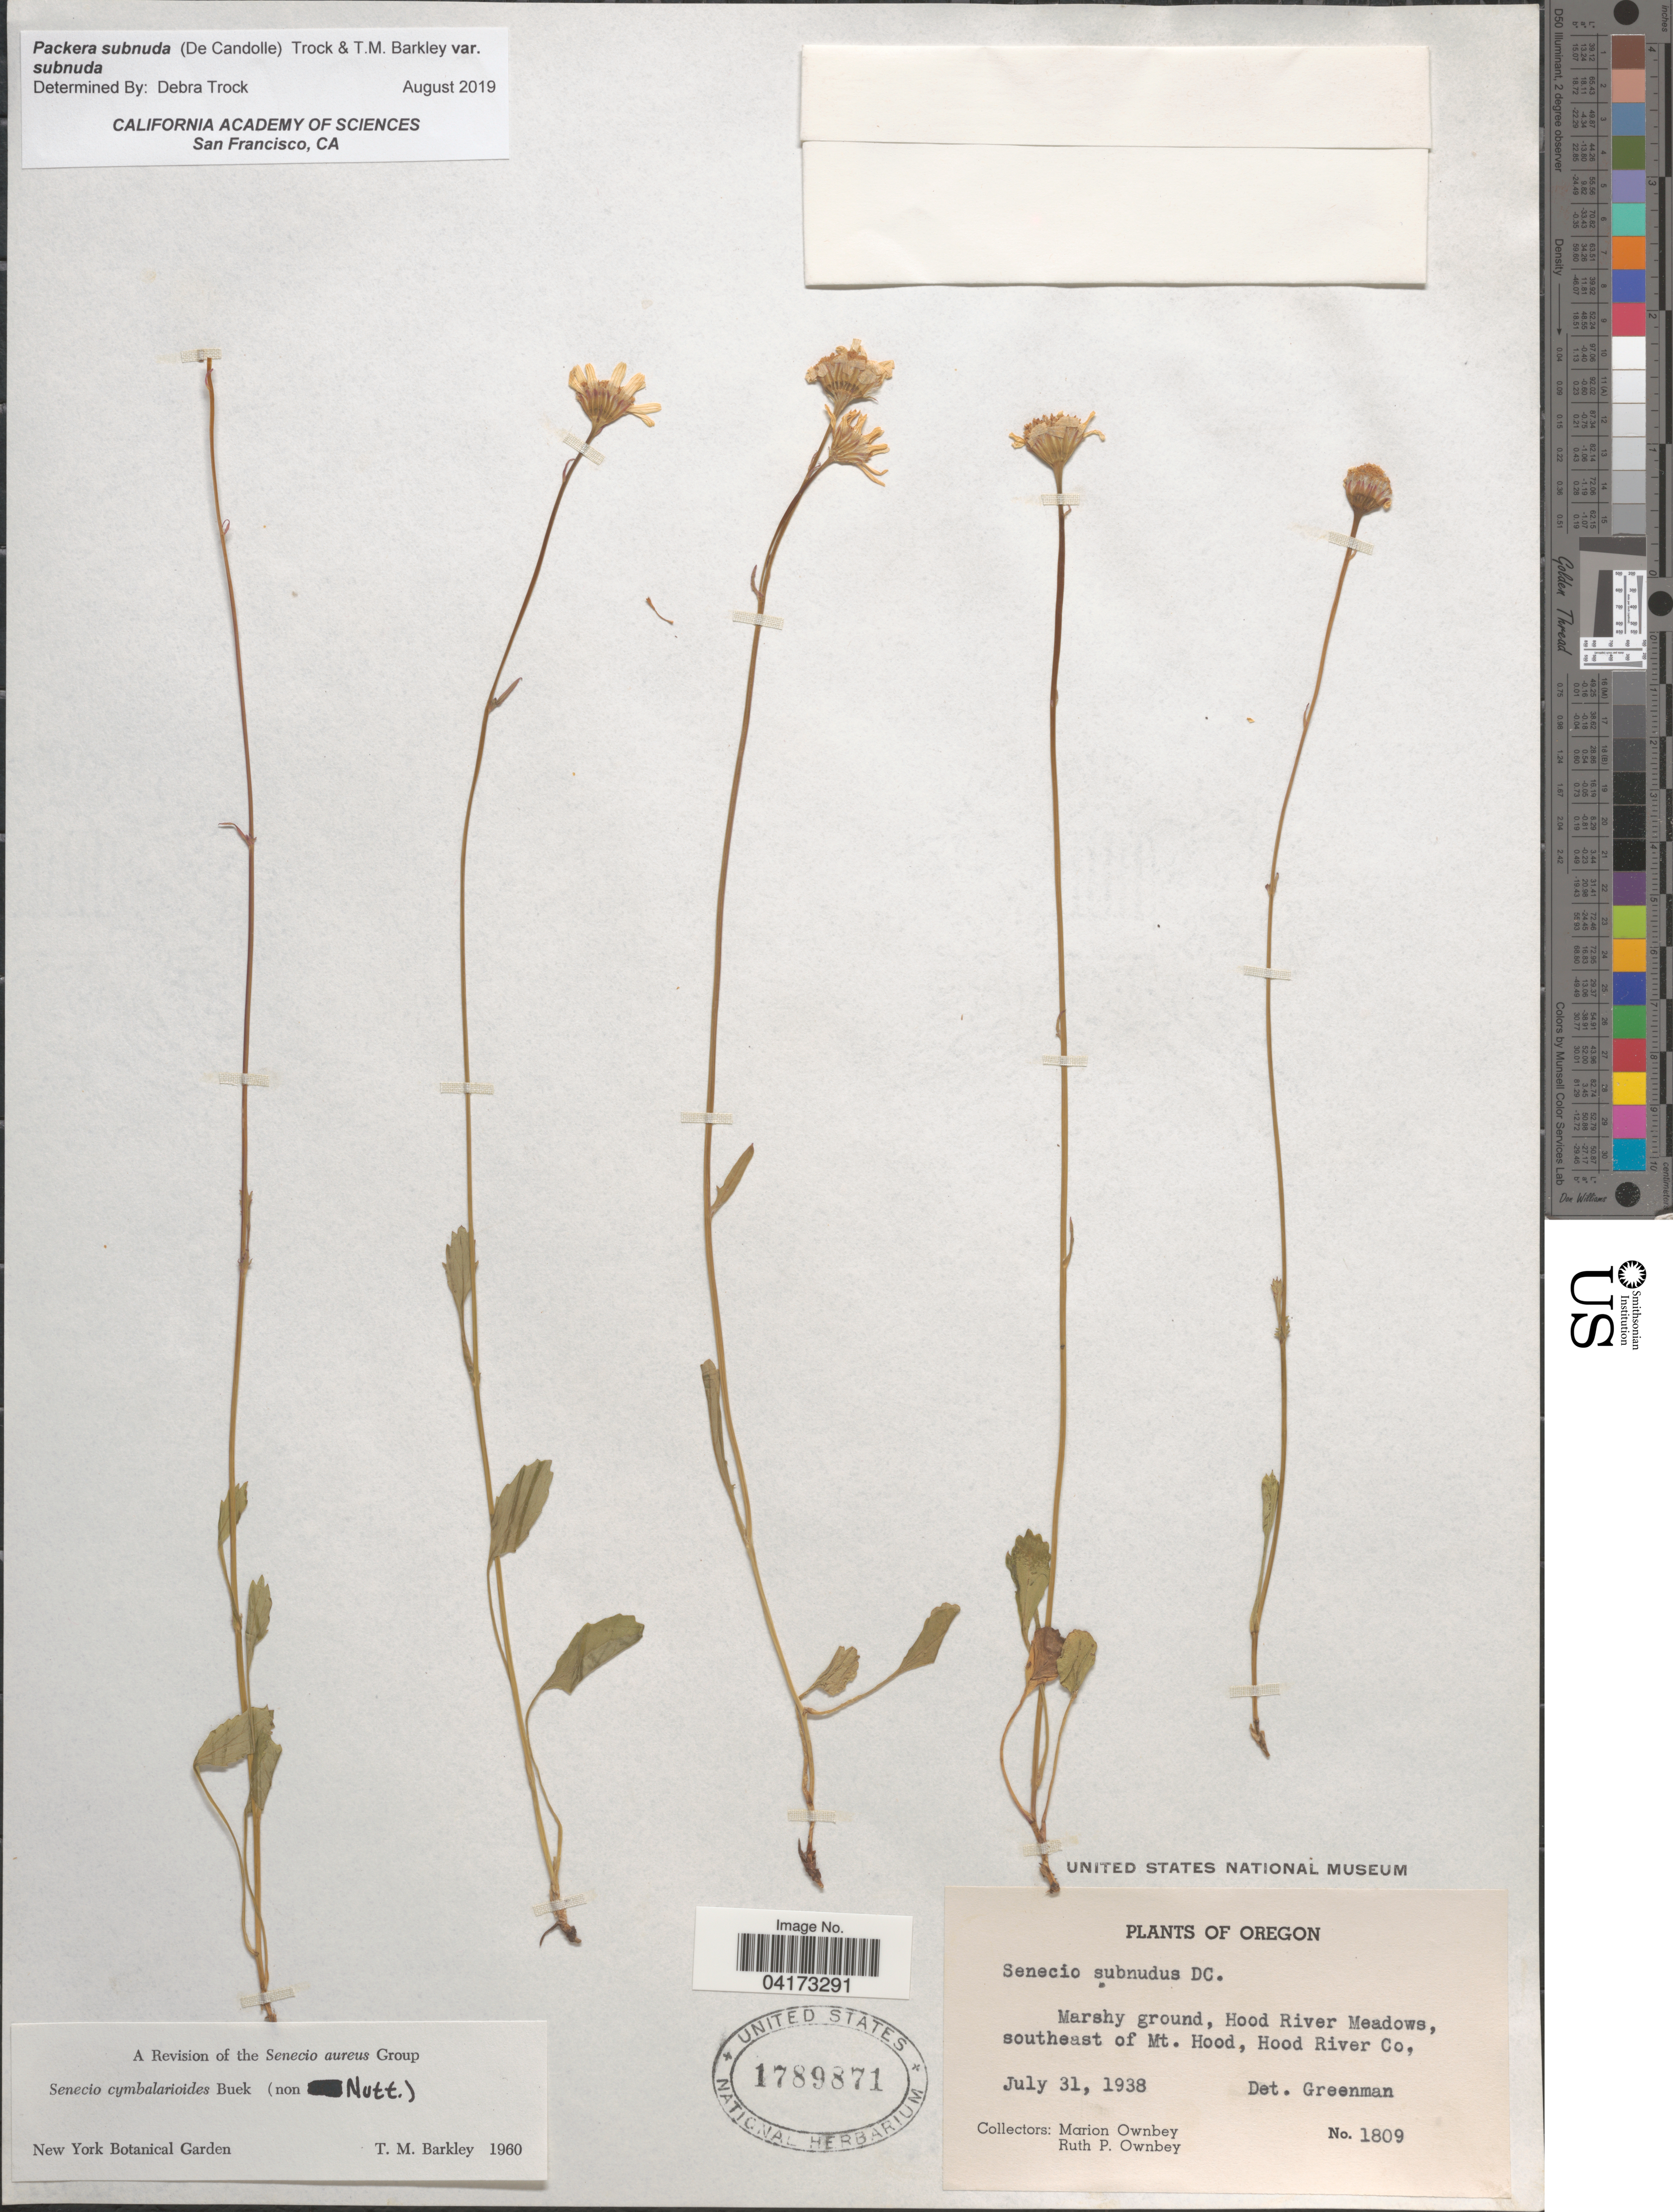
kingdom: Plantae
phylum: Tracheophyta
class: Magnoliopsida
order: Asterales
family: Asteraceae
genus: Packera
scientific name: Packera subnuda var. subnuda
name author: (DC.) Trock & T.M. Barkley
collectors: M. Ownbey & R. Ownbey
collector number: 1809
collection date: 1938-07-31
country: United States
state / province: Oregon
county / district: Hood River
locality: Hood River Meadows, southeast of Mt. Hood, Hood River Co.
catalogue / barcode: US 1789871